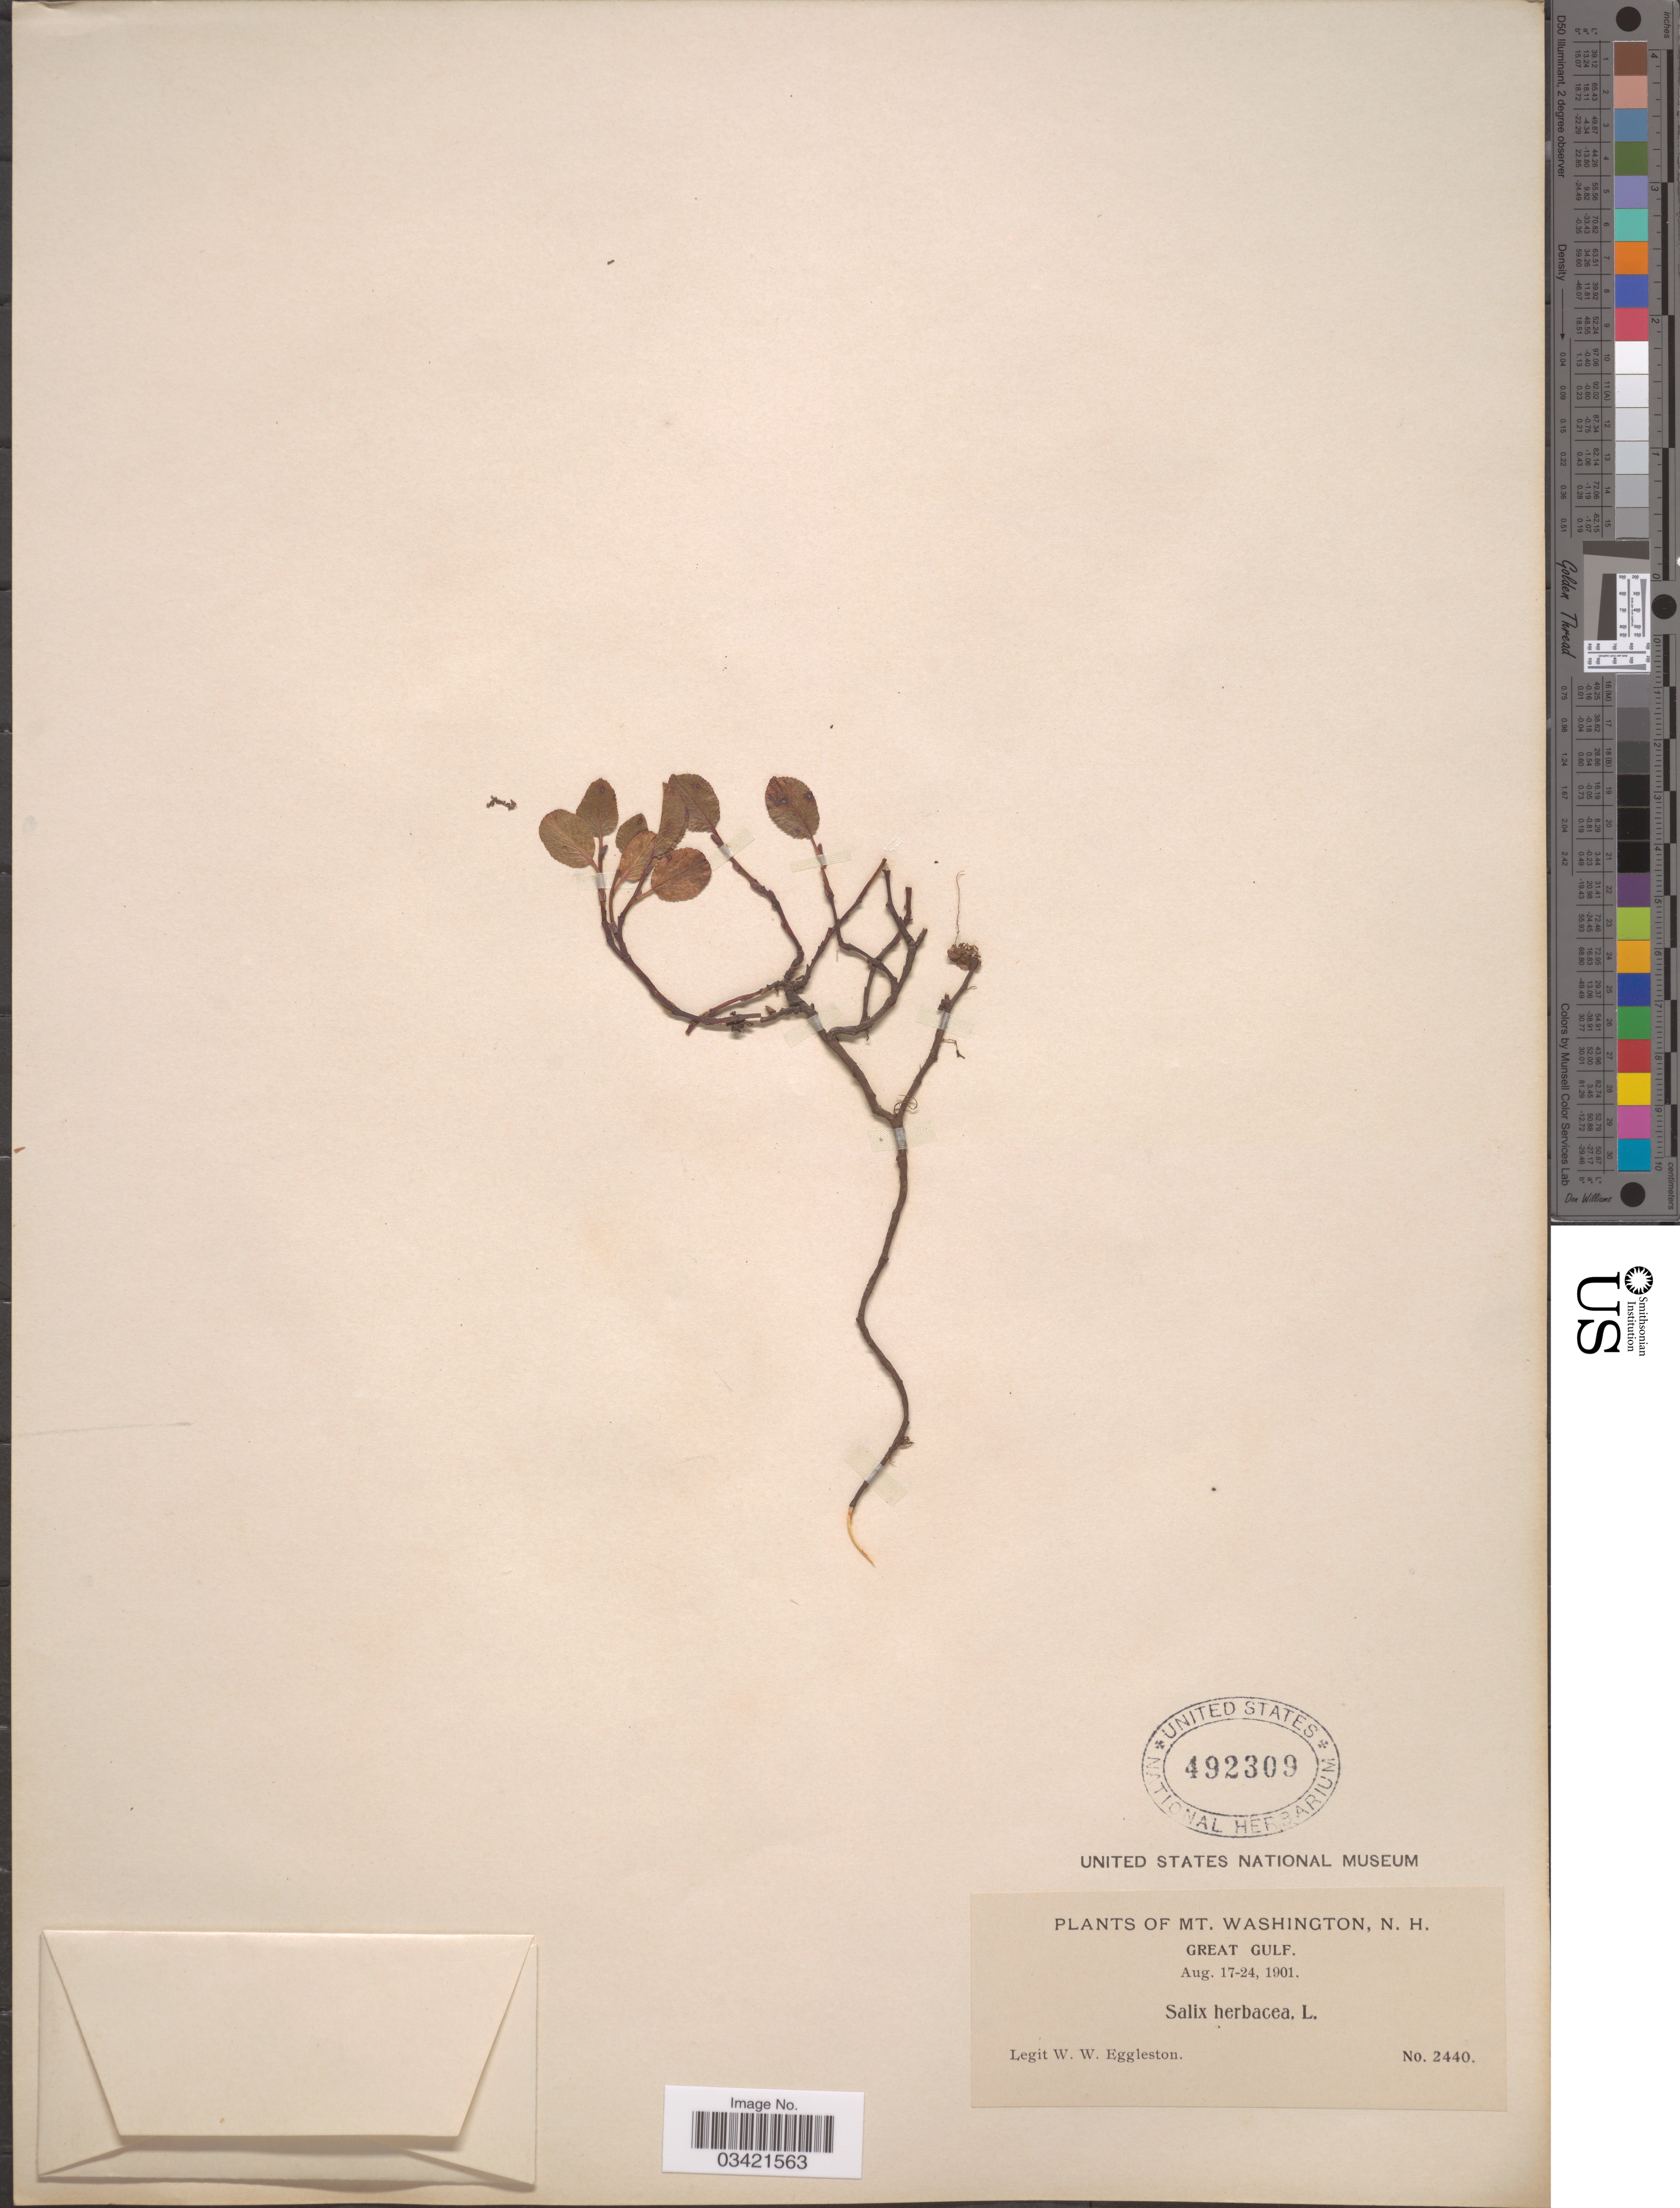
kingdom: Plantae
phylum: Tracheophyta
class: Magnoliopsida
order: Malpighiales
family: Salicaceae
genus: Salix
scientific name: Salix herbacea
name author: L.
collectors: W. W. Eggleston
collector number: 2440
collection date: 1901-08-17/1901-08-24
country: United States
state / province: New Hampshire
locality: Mt. Washington. Great Gulf.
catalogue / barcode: US 492309